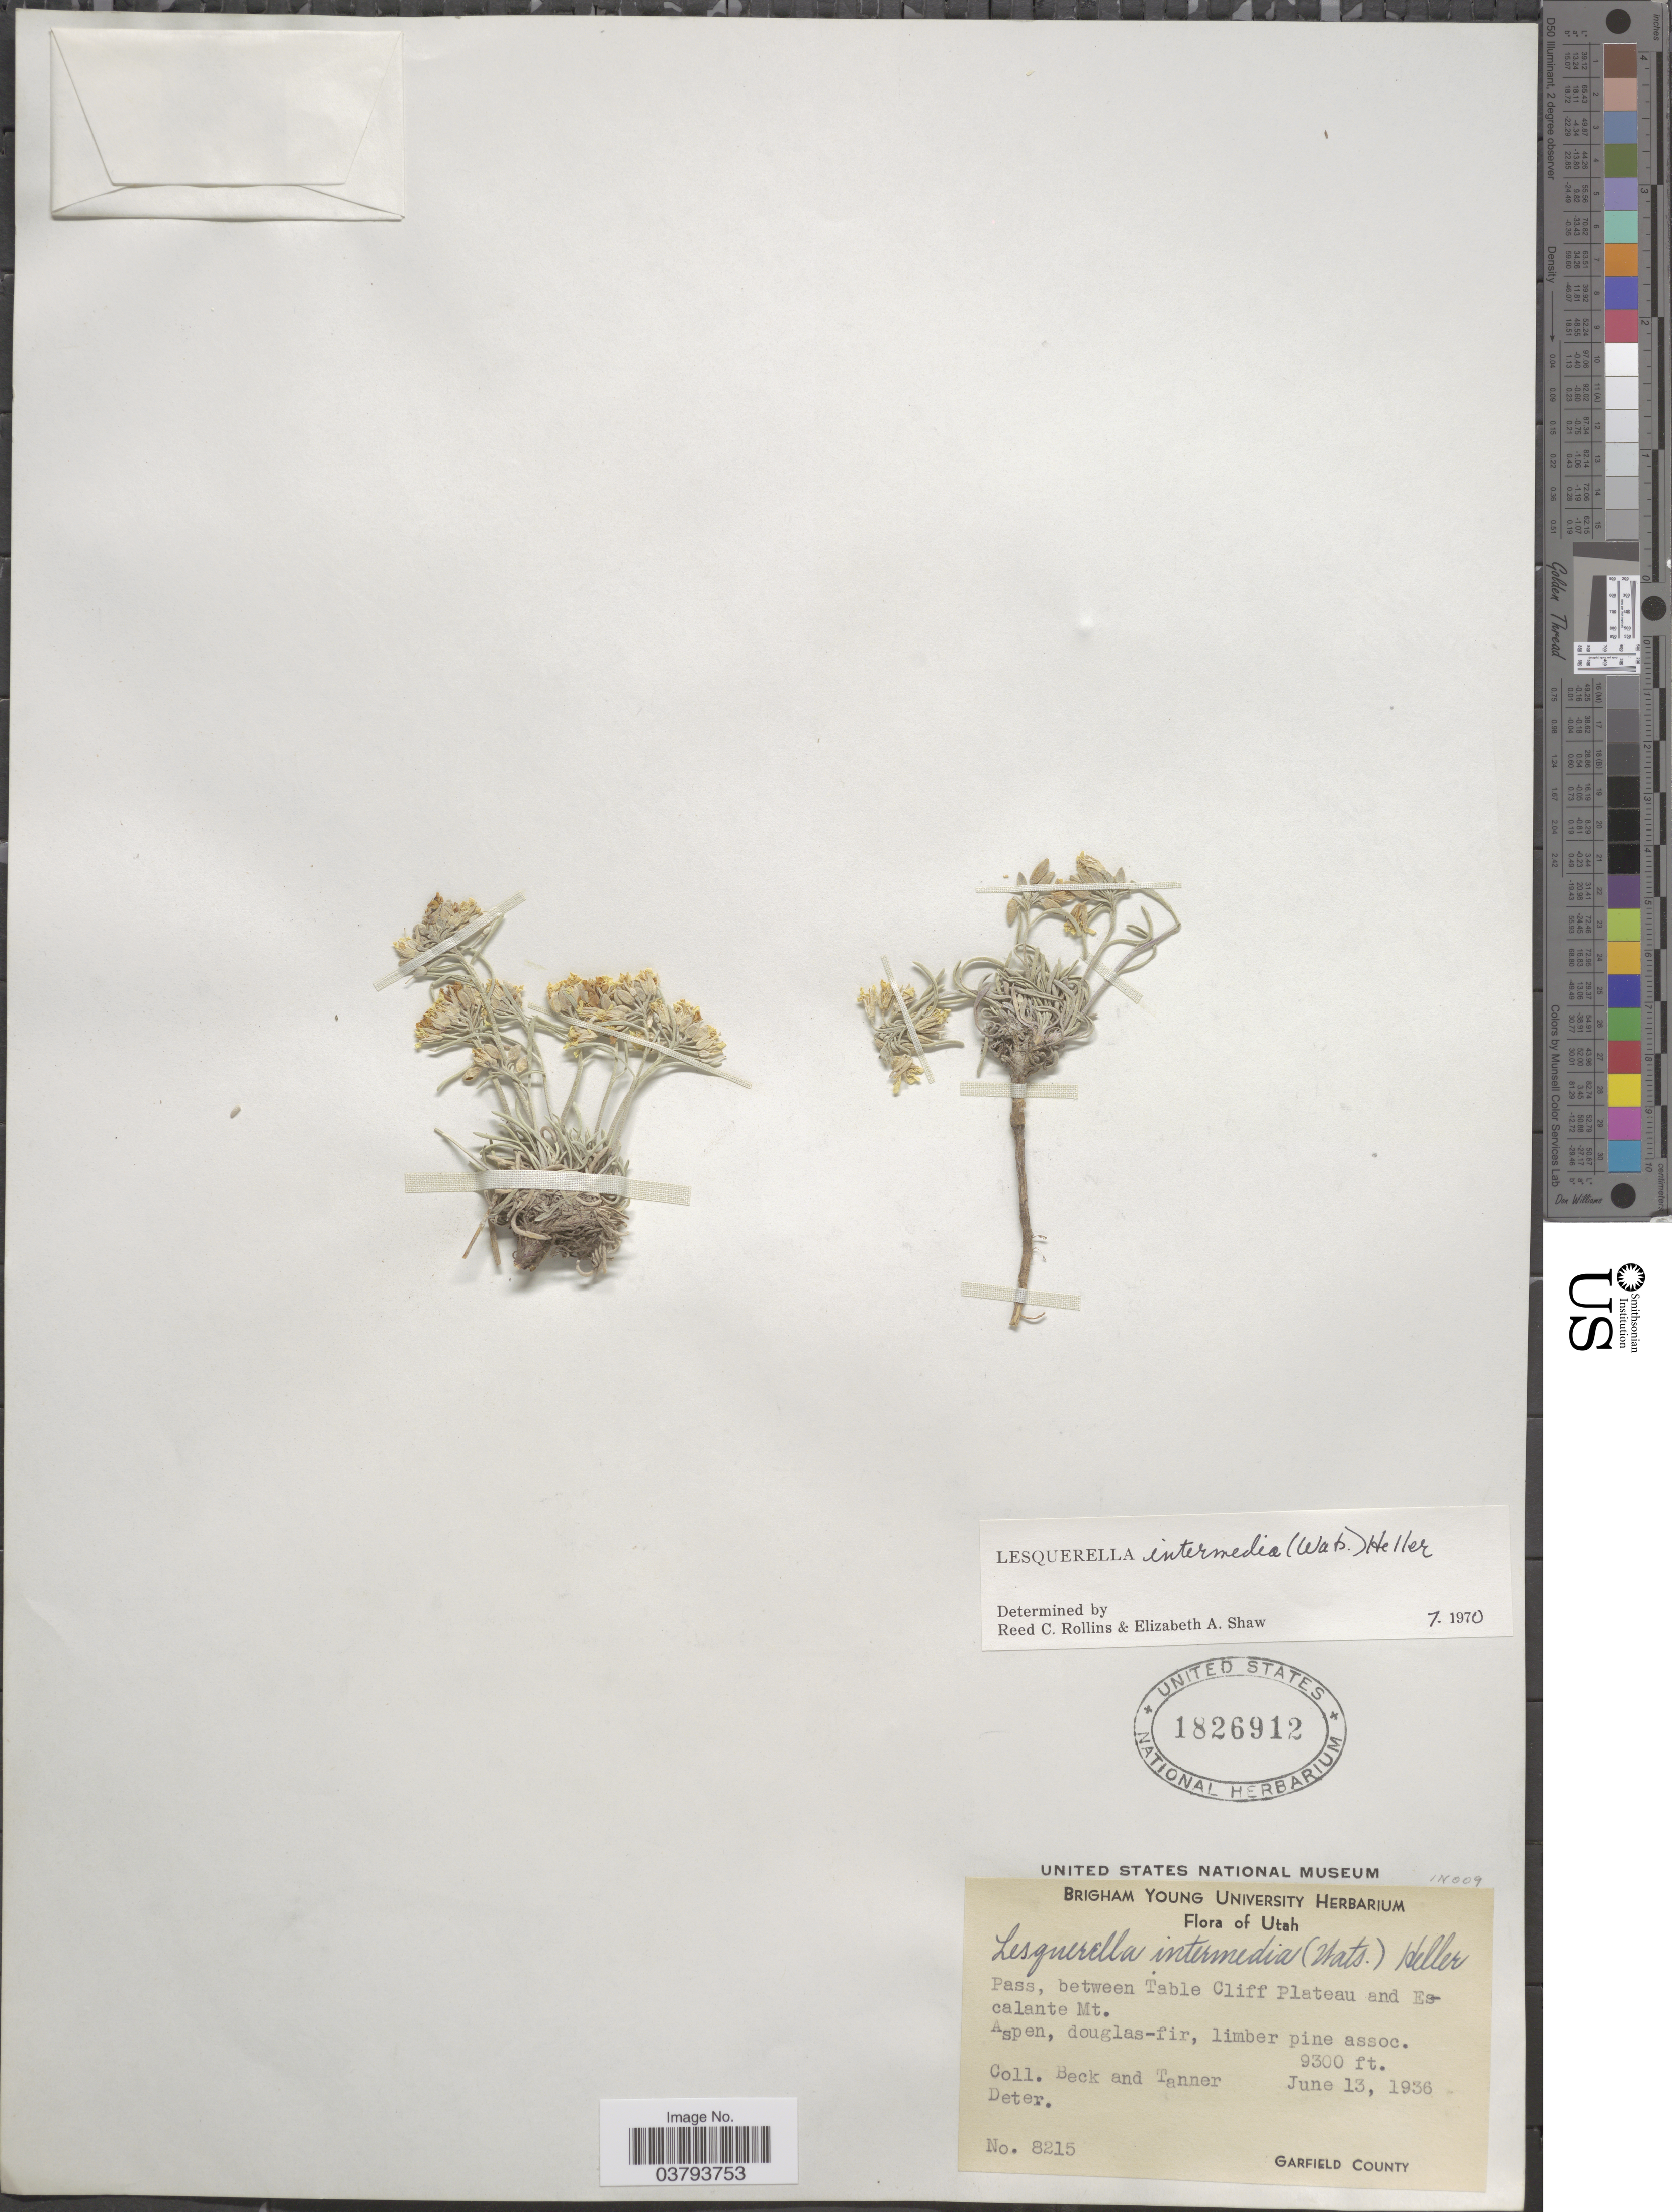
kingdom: Plantae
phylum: Tracheophyta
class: Magnoliopsida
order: Brassicales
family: Brassicaceae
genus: Lesquerella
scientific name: Lesquerella intermedia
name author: (S. Watson) A. Heller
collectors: -- Beck & -. Tanner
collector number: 8215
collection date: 1936-06-13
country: United States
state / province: Utah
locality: Pass, between Table Cliff Plateau and Escalante Mt. Garfield County.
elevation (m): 2835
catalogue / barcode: US 1826912